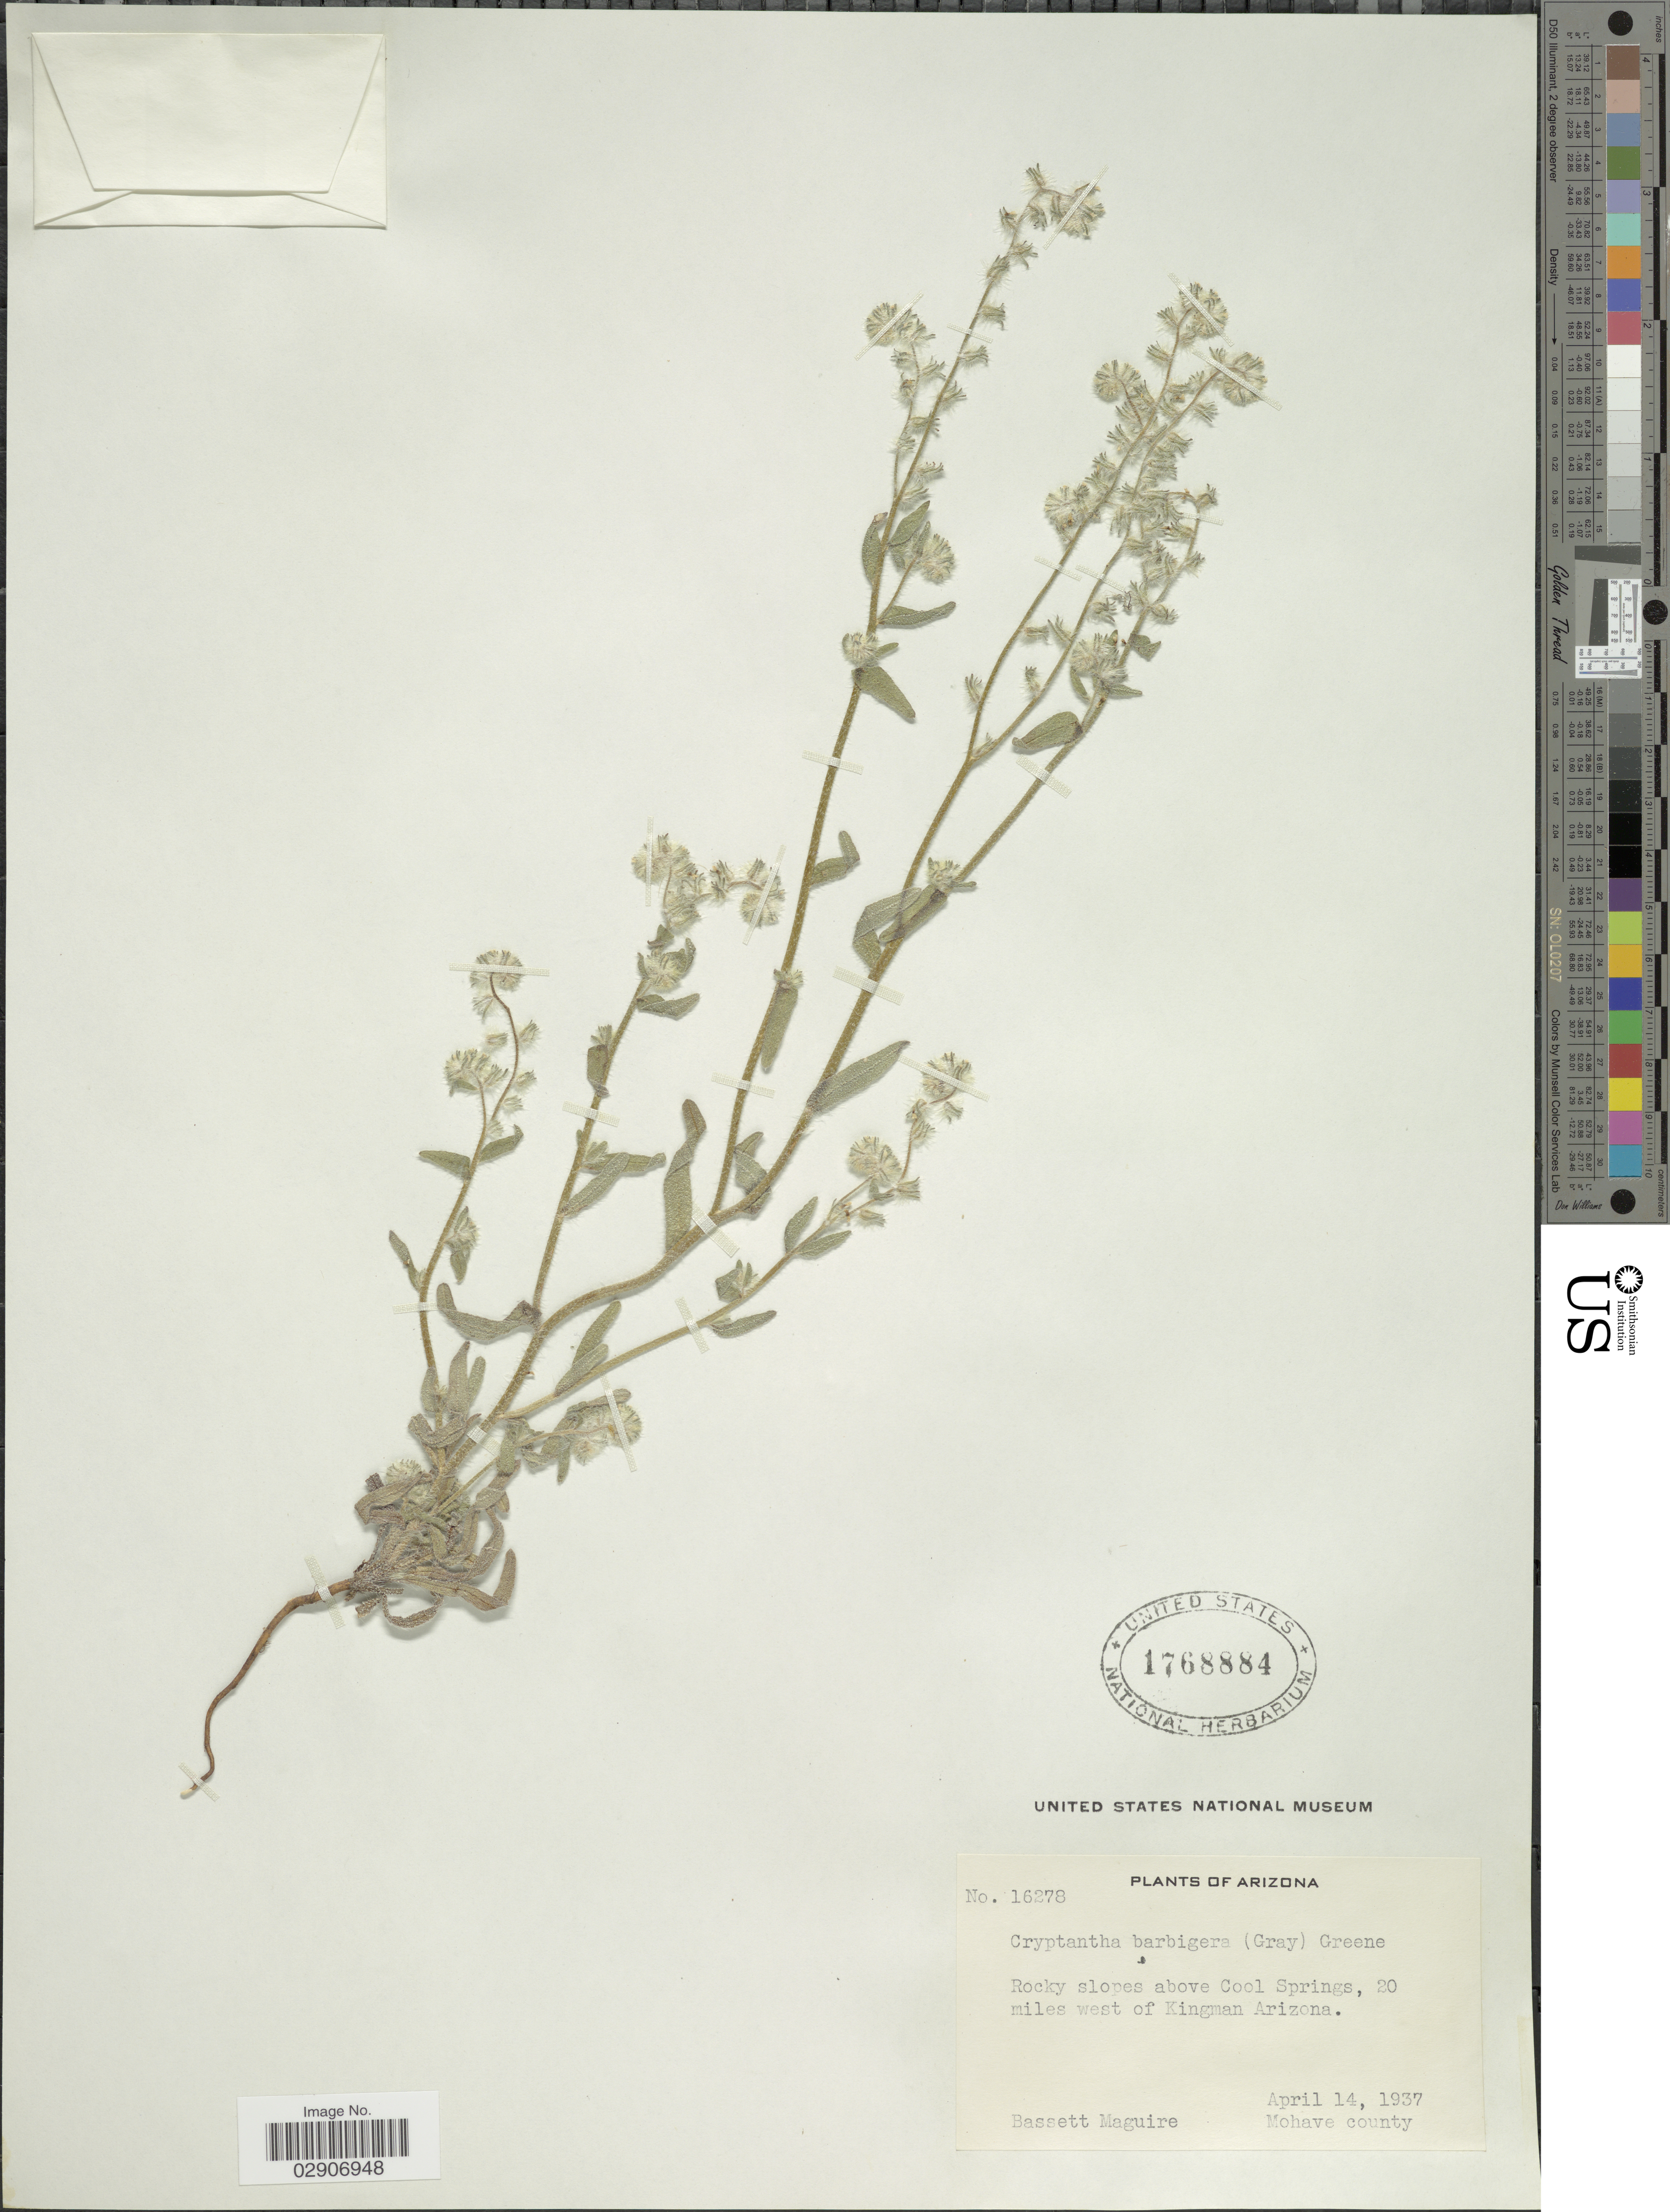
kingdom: Plantae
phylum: Tracheophyta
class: Magnoliopsida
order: Boraginales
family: Boraginaceae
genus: Cryptantha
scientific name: Cryptantha barbigera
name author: (A. Gray) Greene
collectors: B. Maguire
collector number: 16278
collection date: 1937-04-14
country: United States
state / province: Arizona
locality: Rocky slopes above Cool Springs, 20 miles west of Kingman Arizona. Mohave county.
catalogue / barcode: US 1768884